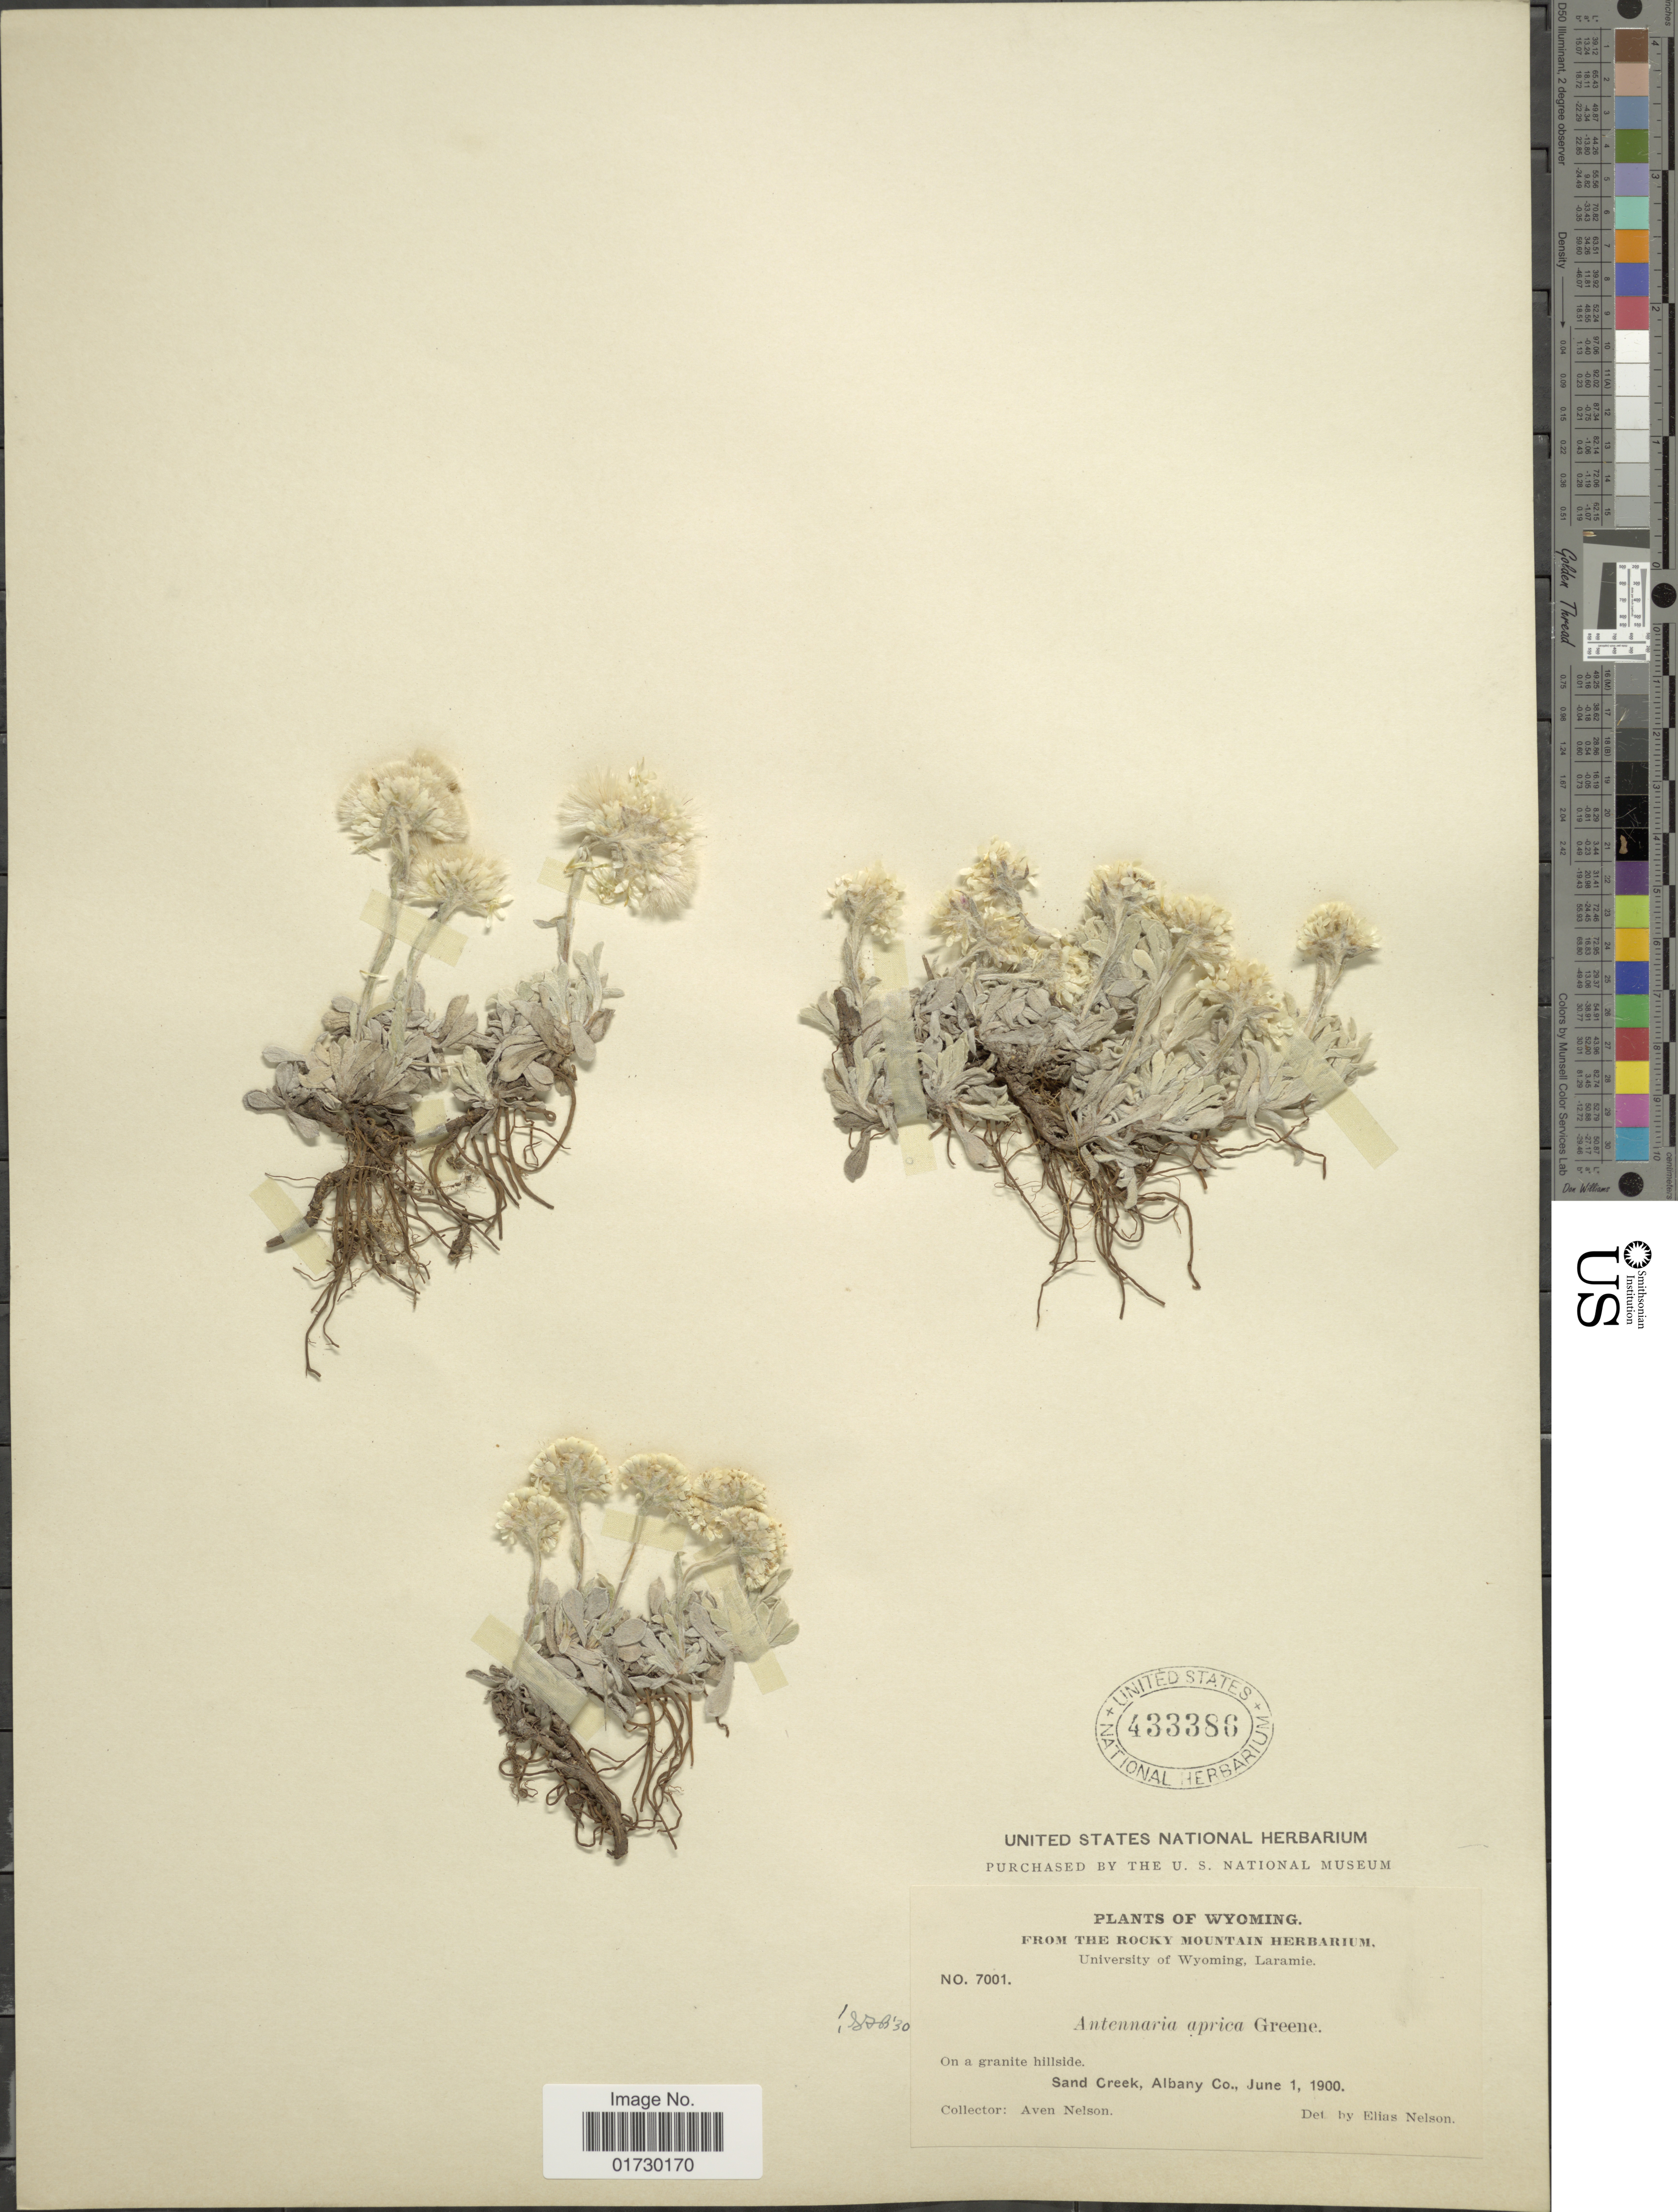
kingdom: Plantae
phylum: Tracheophyta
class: Magnoliopsida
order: Asterales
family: Asteraceae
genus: Antennaria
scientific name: Antennaria aprica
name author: Greene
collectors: A. Nelson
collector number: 7001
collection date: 1900-06-01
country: United States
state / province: Wyoming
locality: Sand Creek, Albany Co.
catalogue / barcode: US 433386